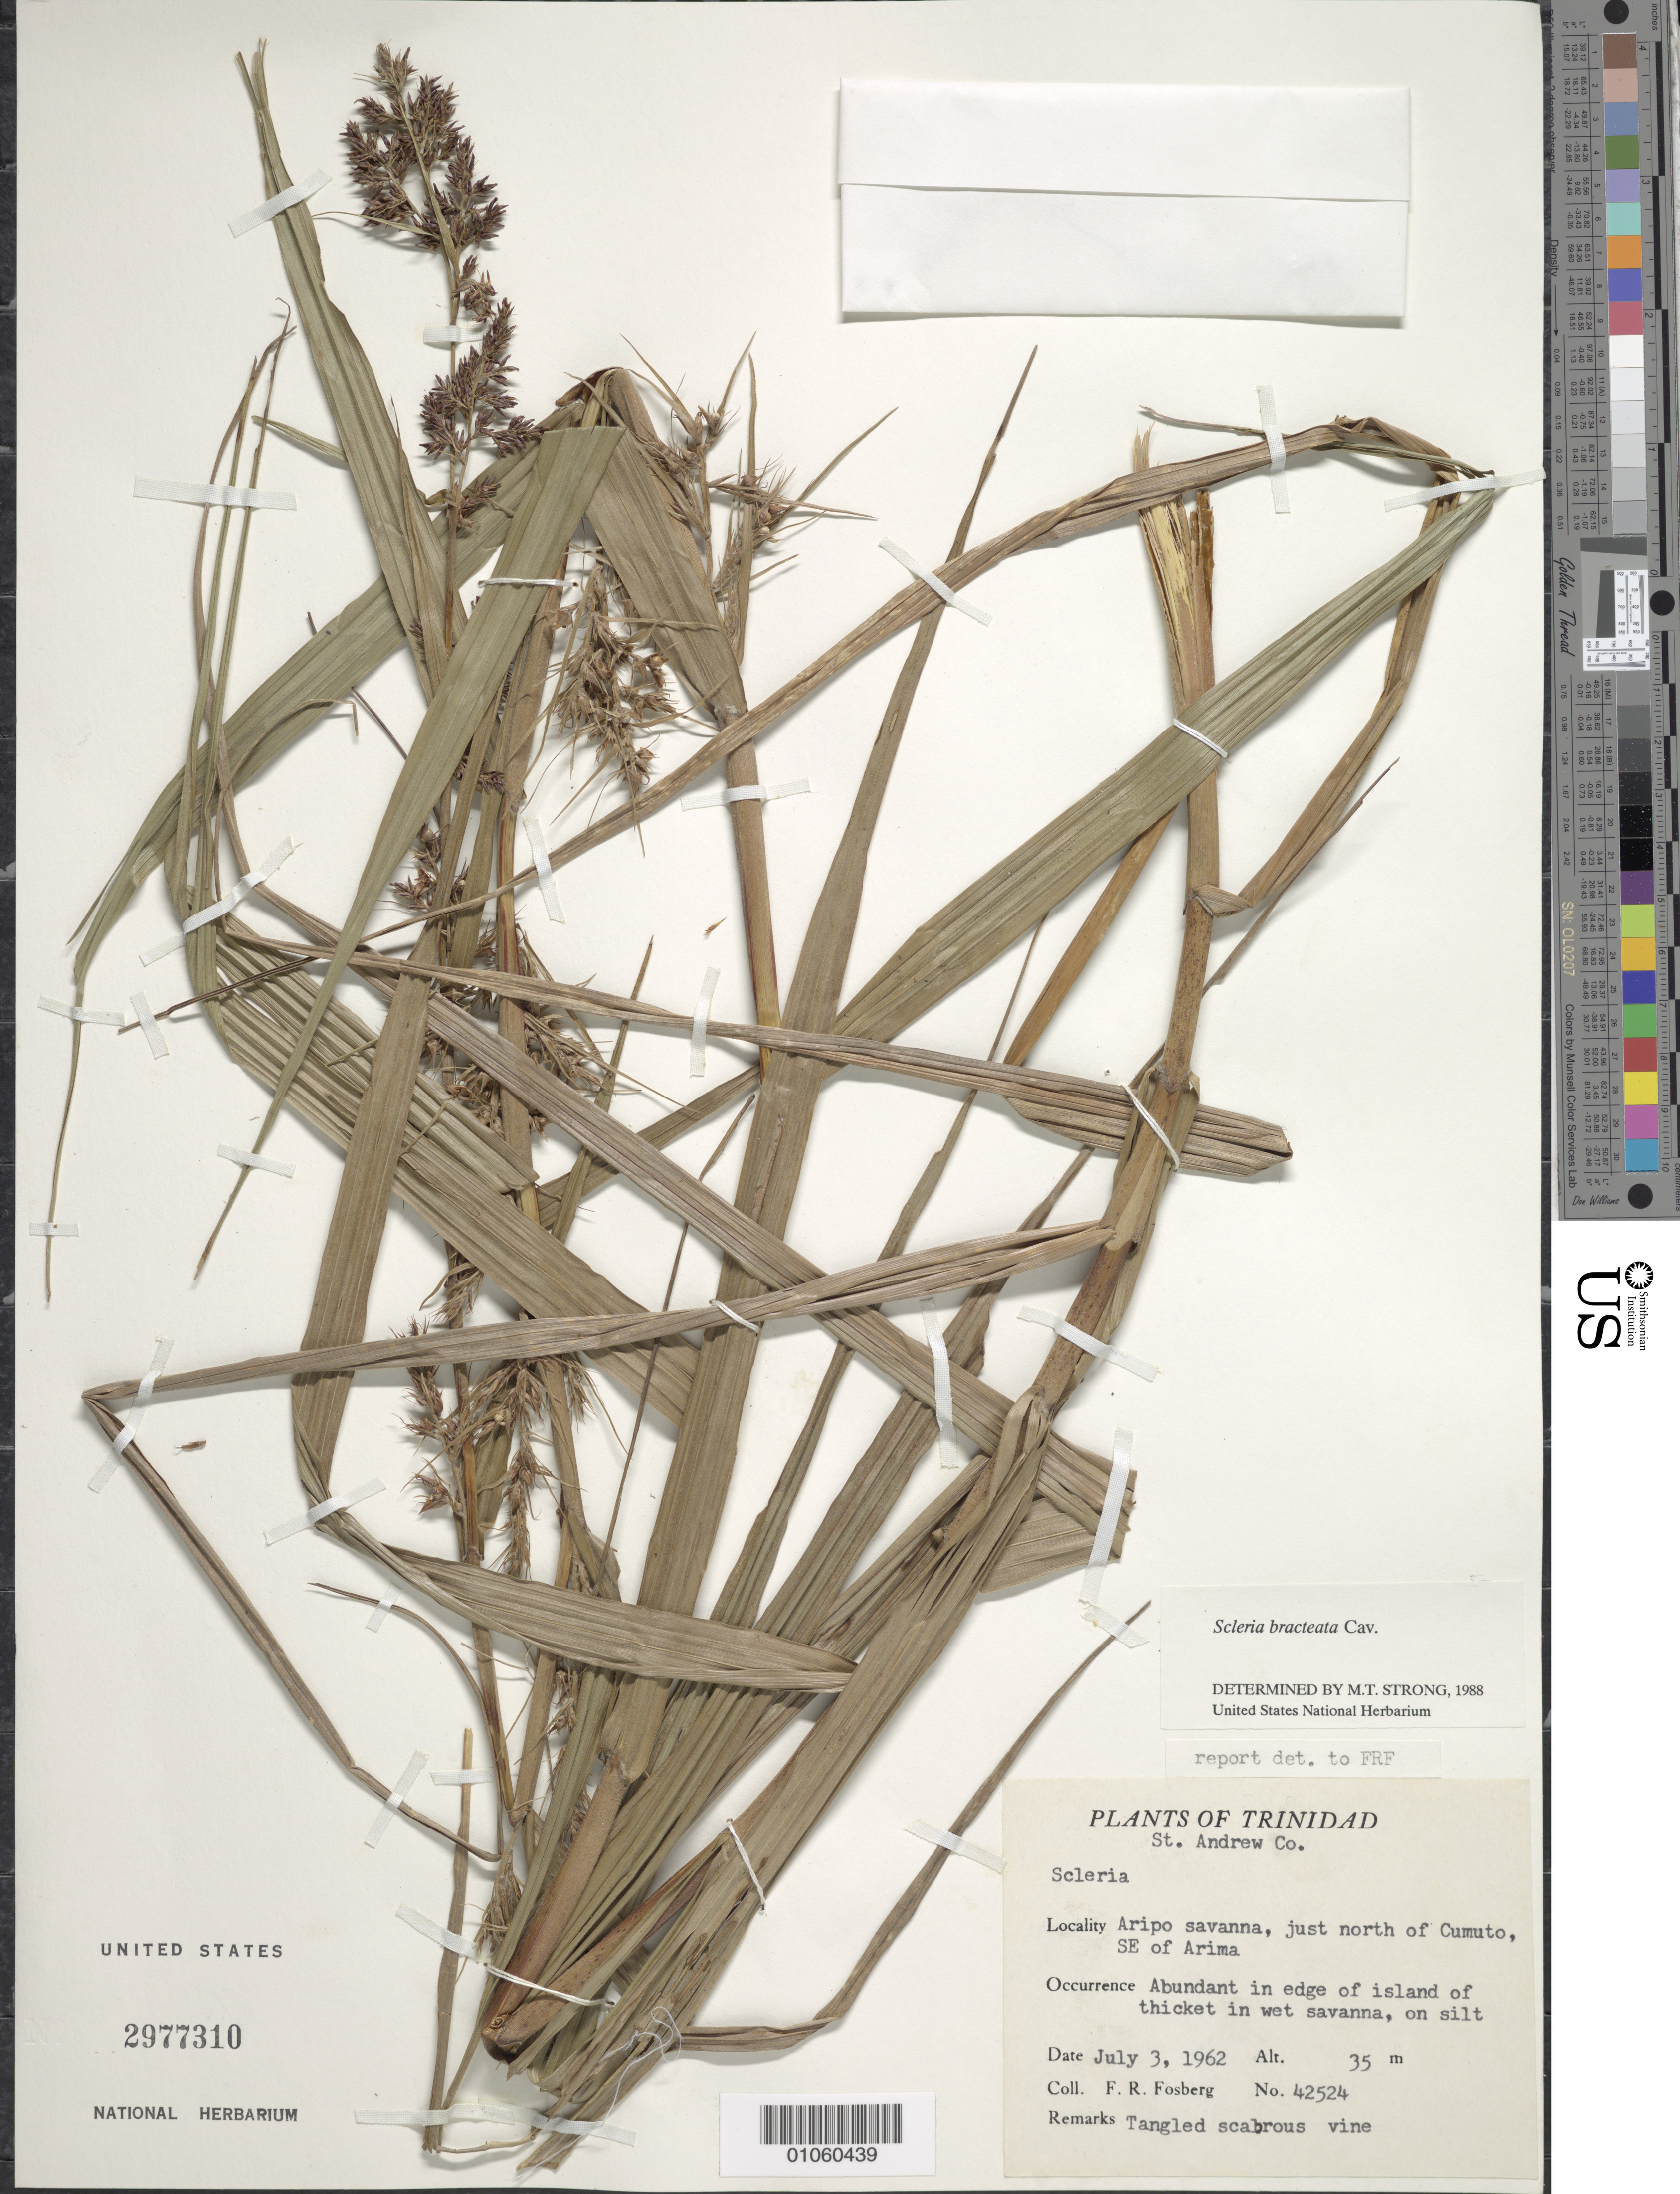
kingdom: Plantae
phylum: Tracheophyta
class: Liliopsida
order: Poales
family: Cyperaceae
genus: Scleria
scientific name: Scleria bracteata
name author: Cav.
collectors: F. R. Fosberg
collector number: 42524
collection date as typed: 03 Jul 1962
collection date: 1962-07-03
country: Trinidad and Tobago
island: Trinidad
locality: Aripo savanna, just N of Cumuto, SE of Arima, St. Andrew Co.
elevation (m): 35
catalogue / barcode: US 2977310